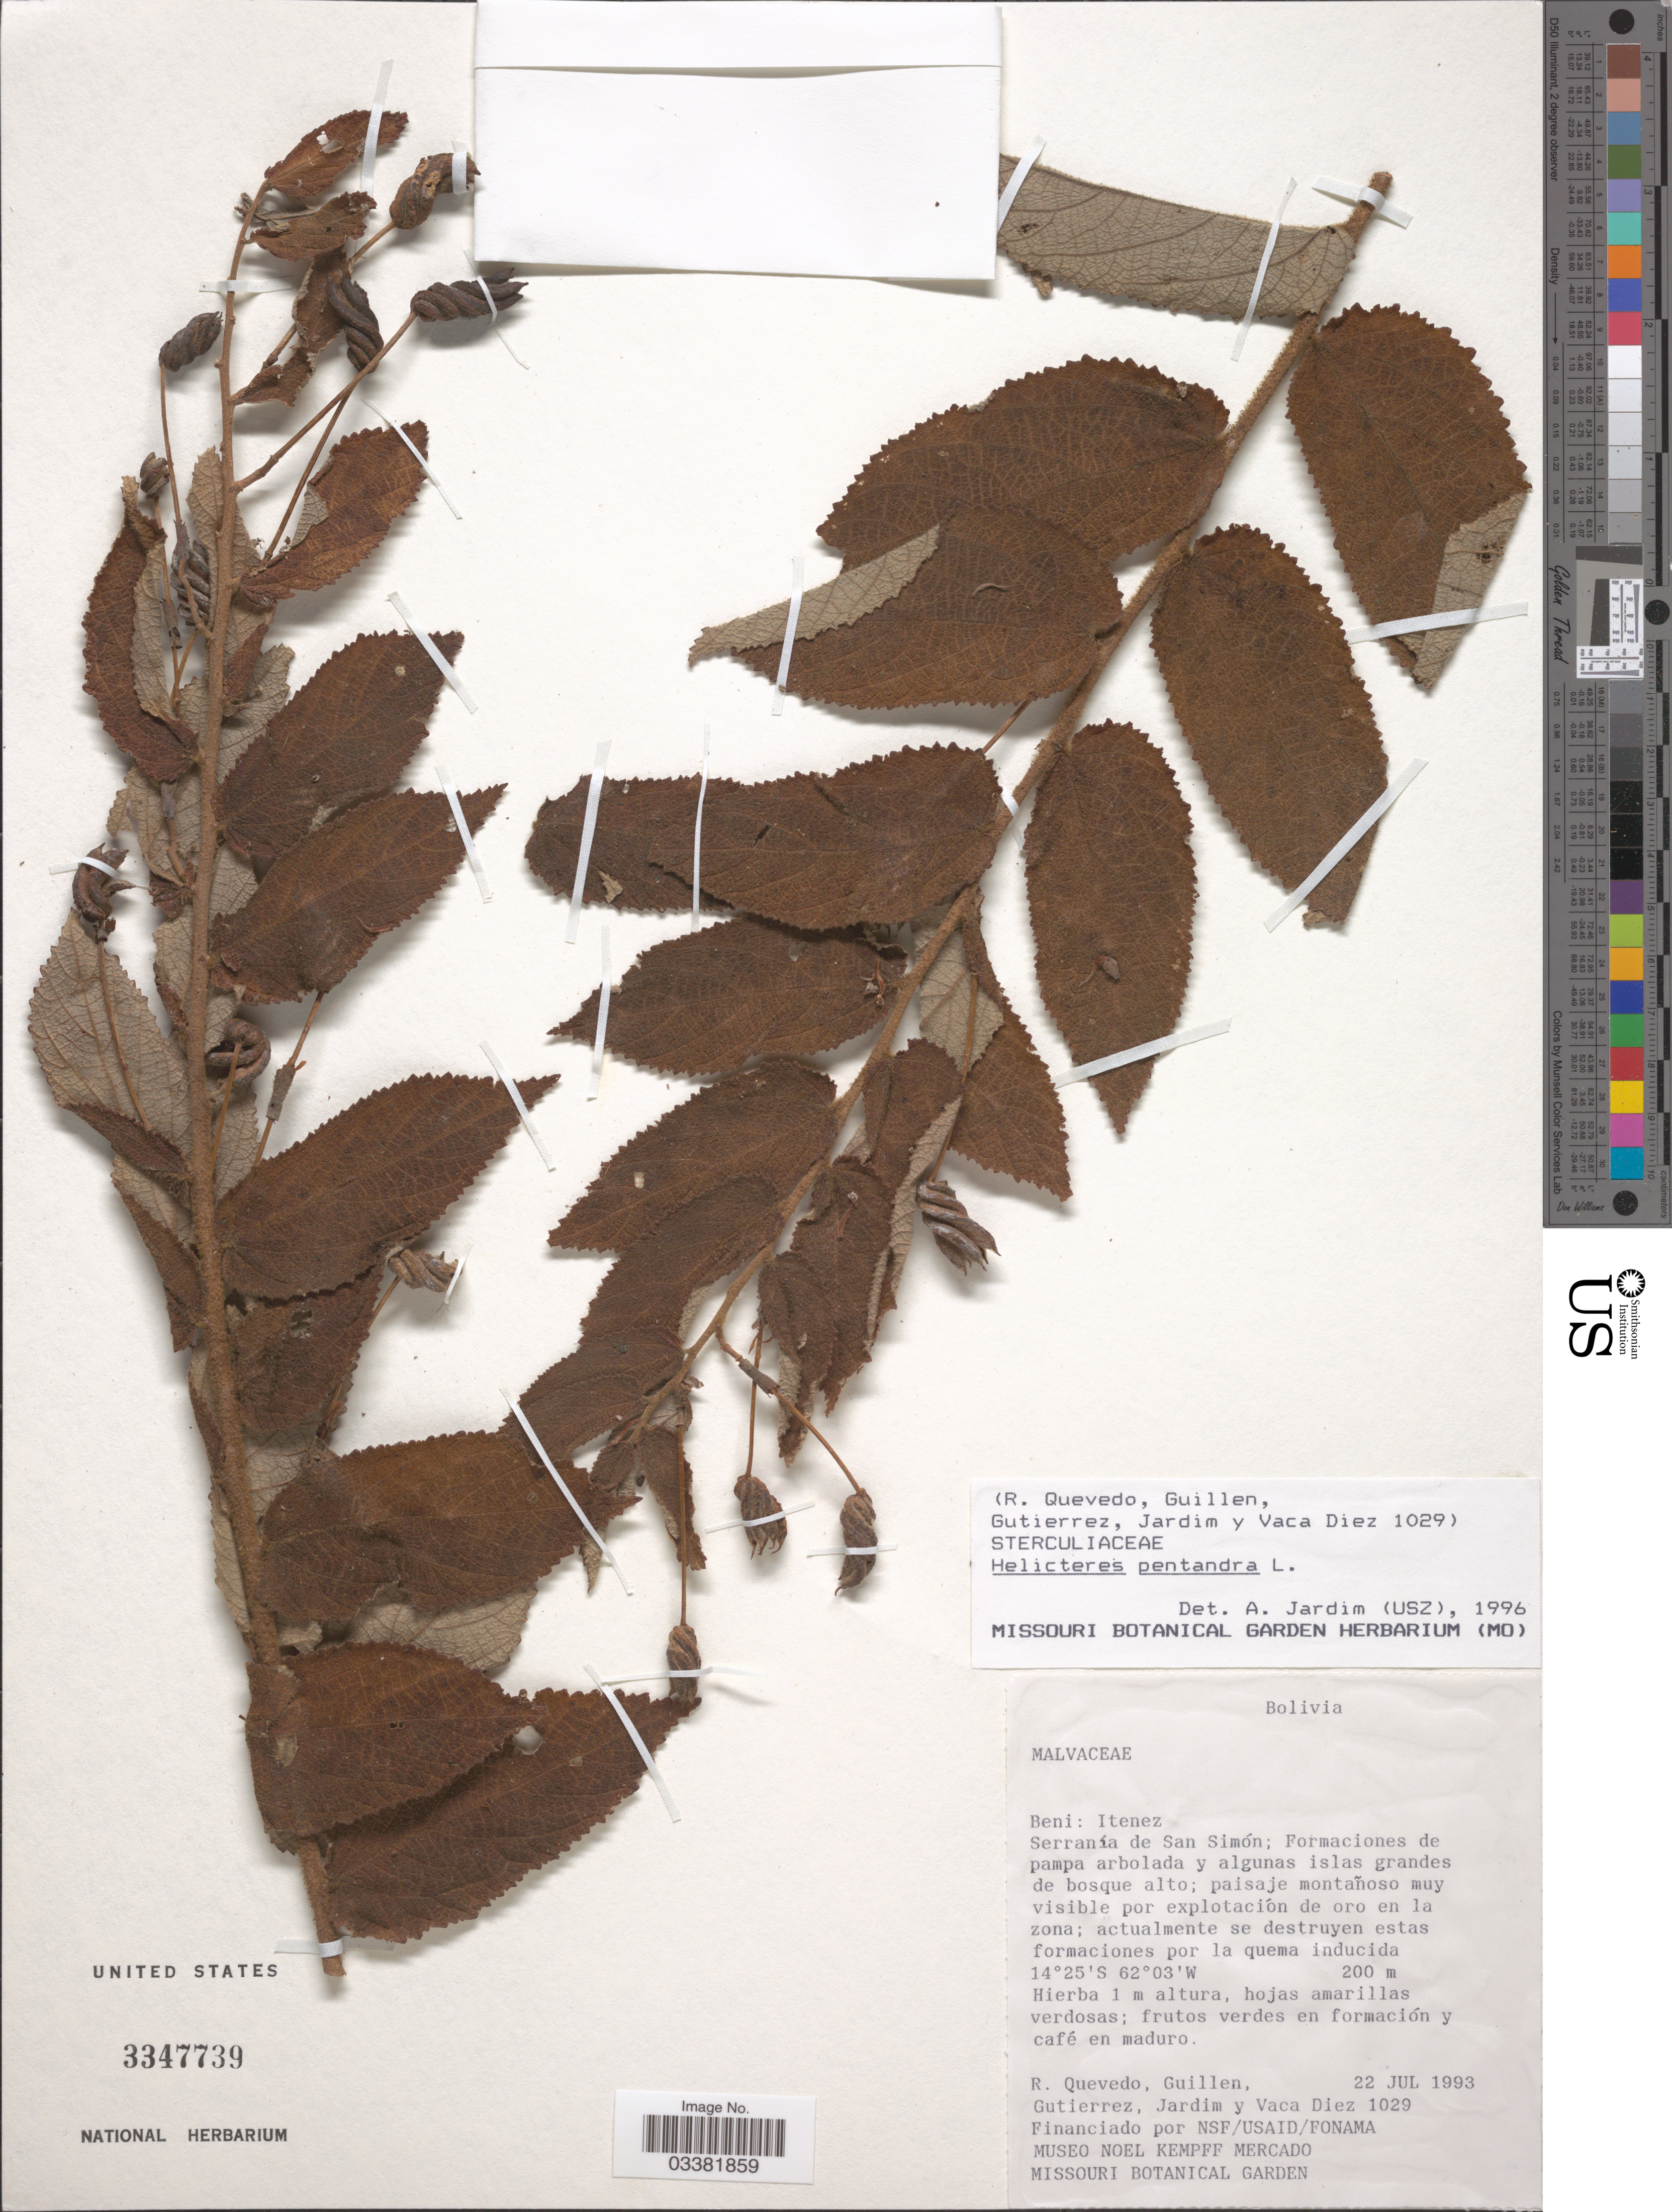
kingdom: Plantae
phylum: Tracheophyta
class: Magnoliopsida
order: Malvales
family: Malvaceae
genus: Helicteres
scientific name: Helicteres pentandra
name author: L.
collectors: R. Quevedo, -- Guillen, -. Gutierrez, Jardim, -- & -. Vaca Diez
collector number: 1029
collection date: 1993-07-22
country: Bolivia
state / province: Beni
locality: Itenez. Serranía de San Simón; Formaciones de pampa arbolada y algunas islas grandes de bosque alto; paisaje montañoso muy visible por explotación de oro en la zona.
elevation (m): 200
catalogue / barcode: US 3347739